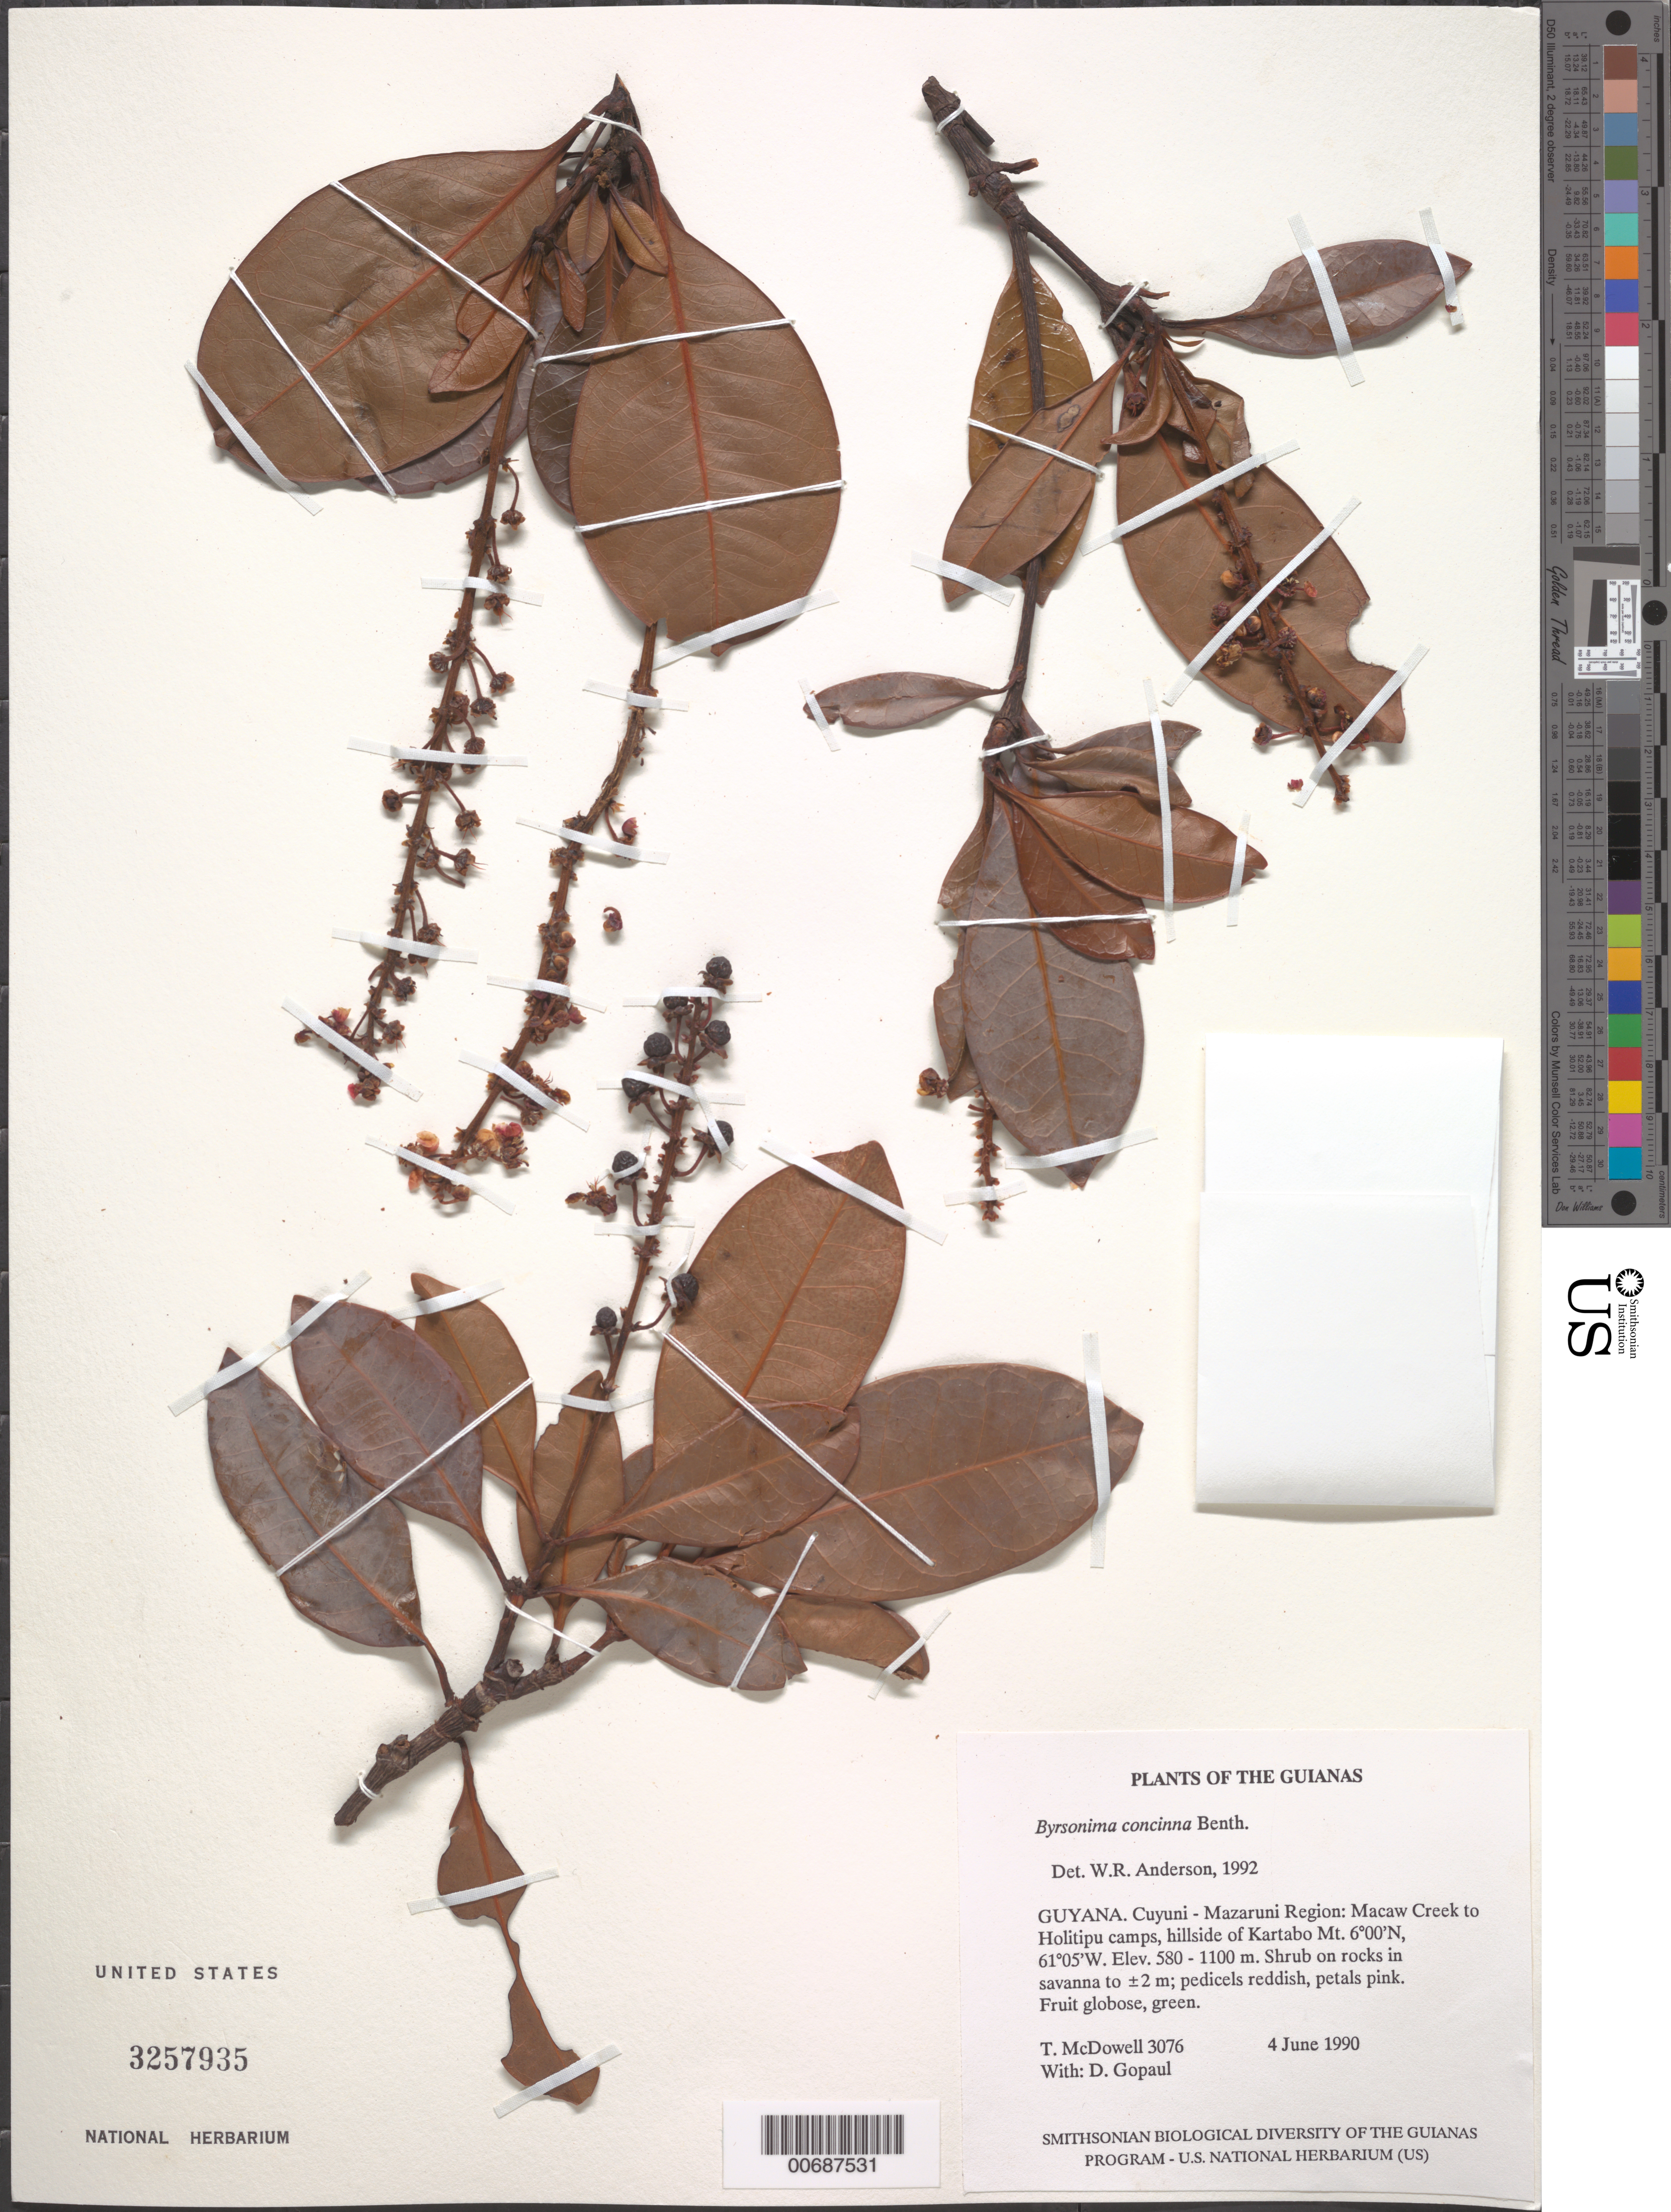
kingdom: Plantae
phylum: Tracheophyta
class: Magnoliopsida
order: Malpighiales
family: Malpighiaceae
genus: Byrsonima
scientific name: Byrsonima concinna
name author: Benth.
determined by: Anderson, W. R., (MICH), University of Michigan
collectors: T. McDowell, D. Hughs & D. Gopaul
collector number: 3076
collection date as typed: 4 June 1990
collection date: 1990-06-04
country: Guyana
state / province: Cuyuni-Mazaruni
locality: Macaw Creek to Holitipu camps, hillside of Karabo Mt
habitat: Savanna, bush along creeks, and bush on hillside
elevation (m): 580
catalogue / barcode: US 3257935